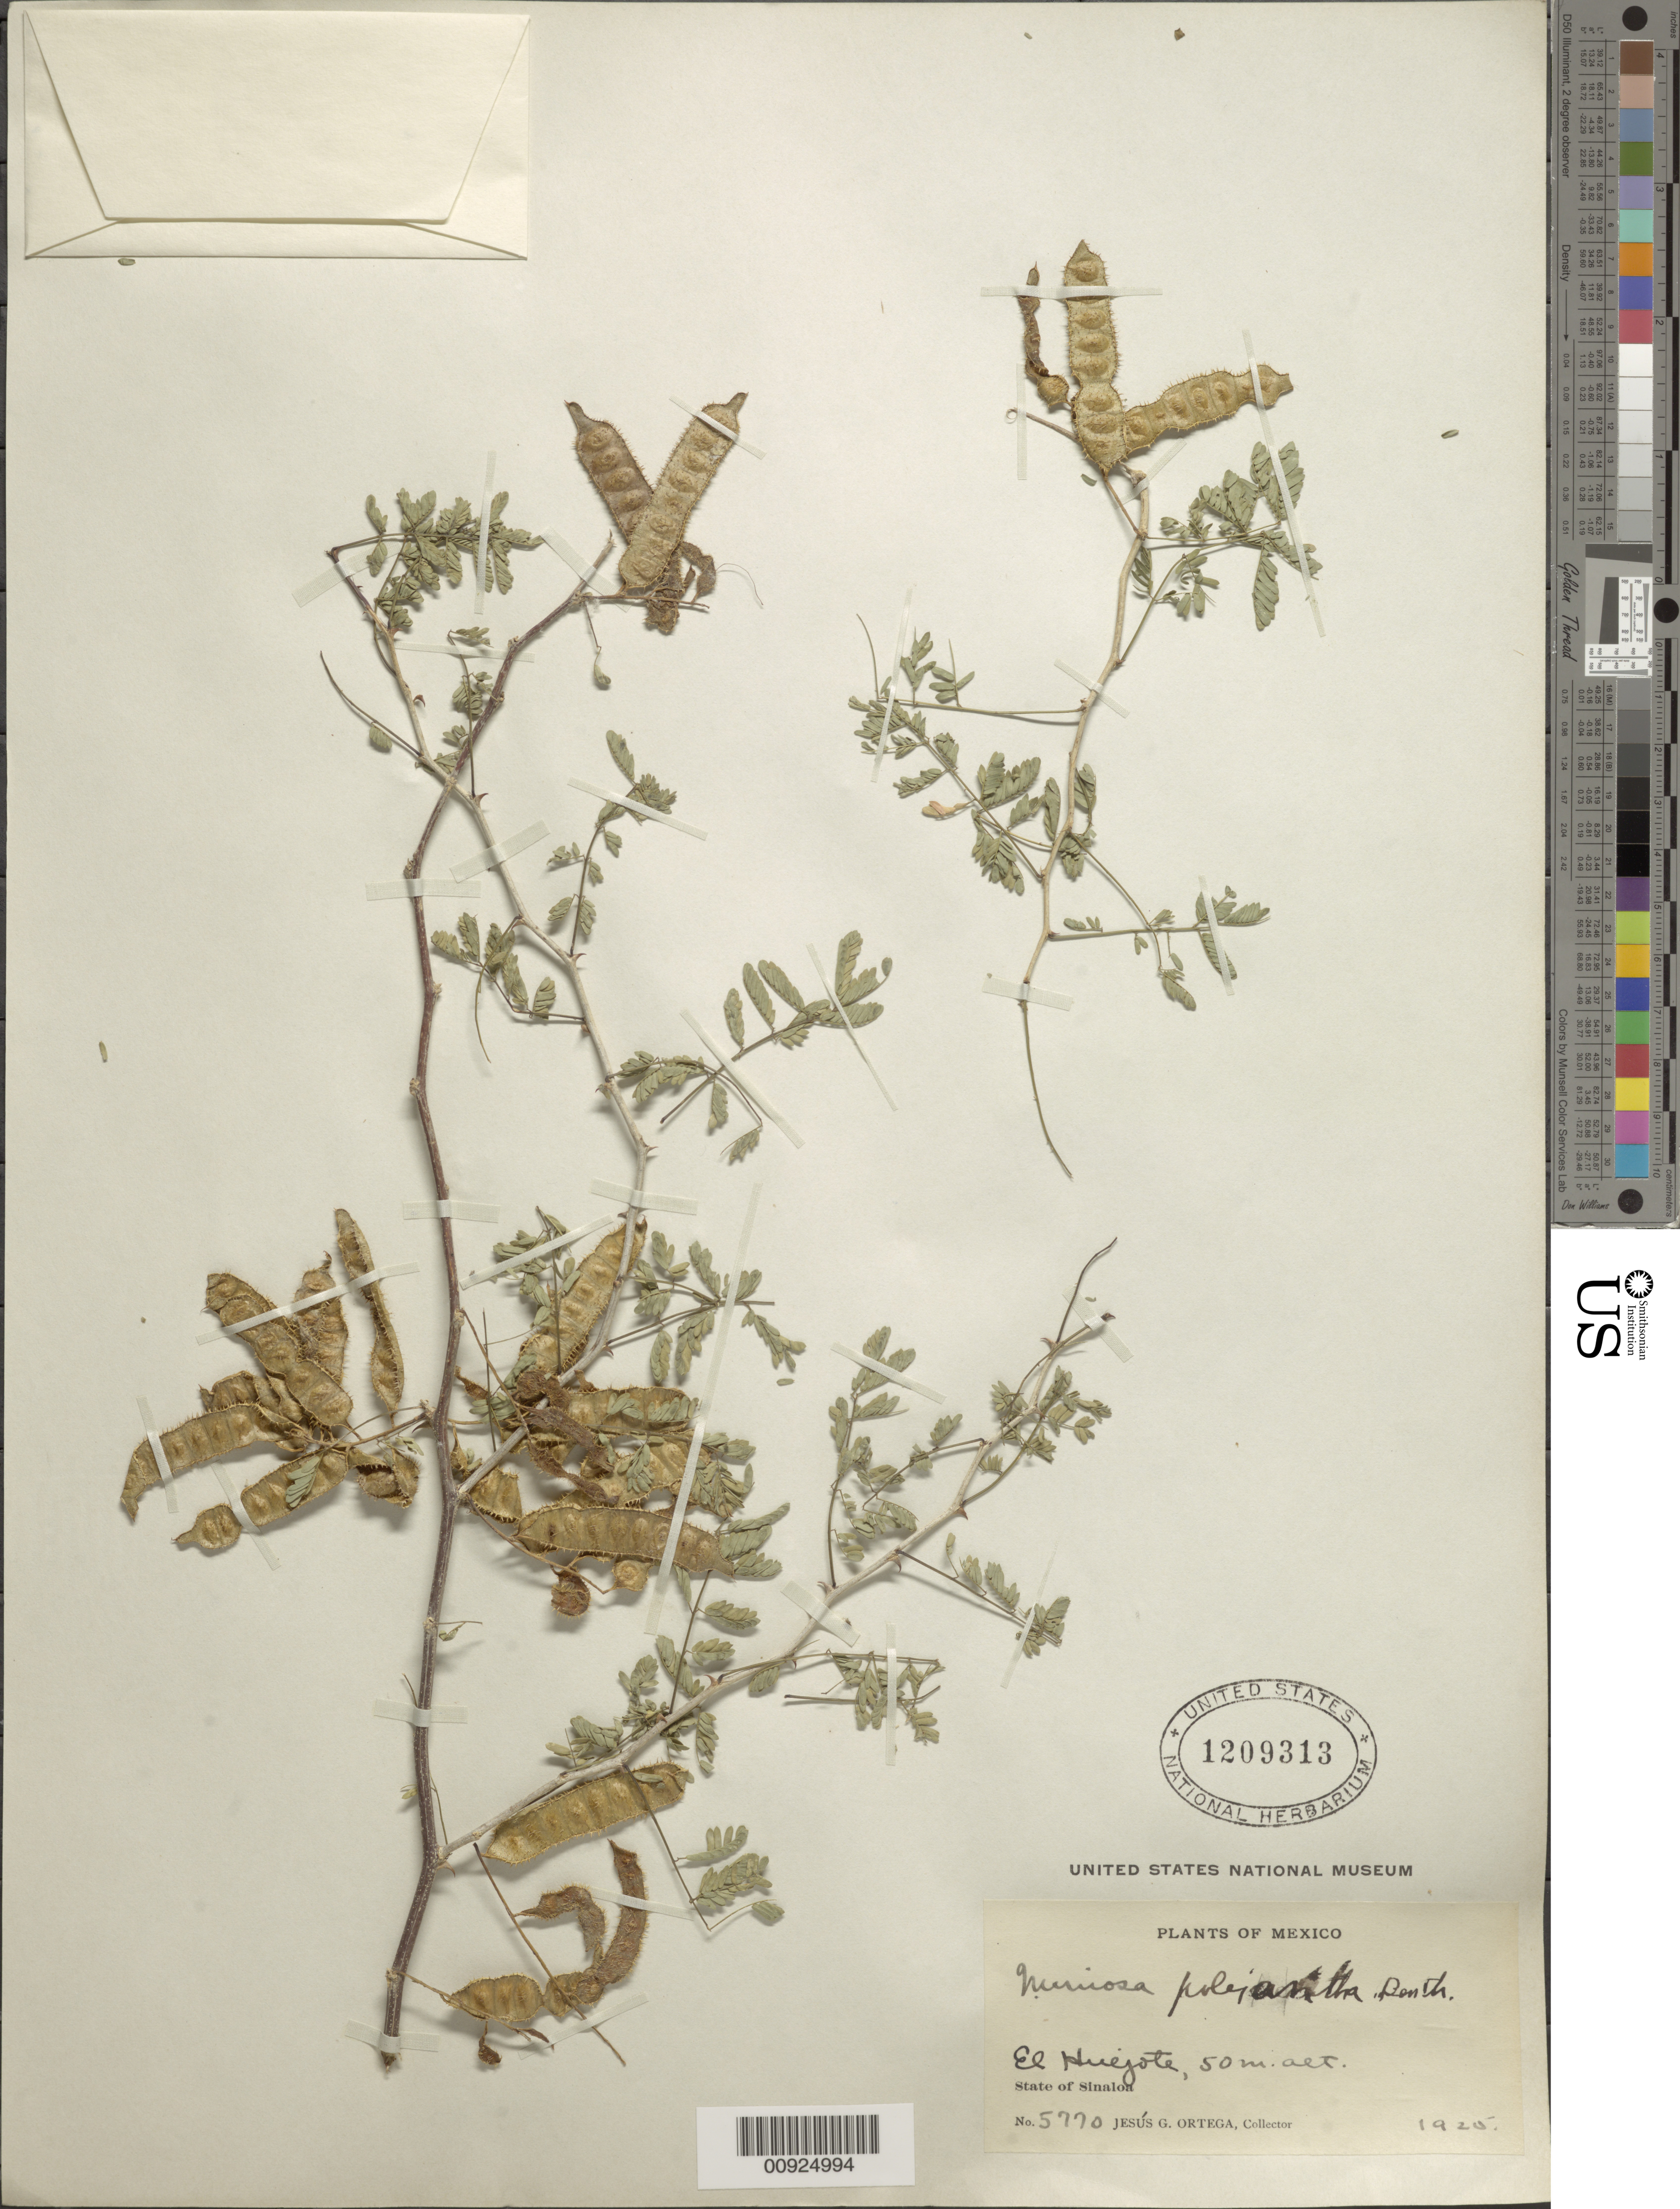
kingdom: Plantae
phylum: Tracheophyta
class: Magnoliopsida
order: Fabales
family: Fabaceae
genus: Mimosa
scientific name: Mimosa polyantha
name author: Benth.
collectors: J. Ortega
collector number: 5770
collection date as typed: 1925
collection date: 1925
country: Mexico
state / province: Sinaloa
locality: El Huejote, State of Sinaloa.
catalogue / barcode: US 1209313